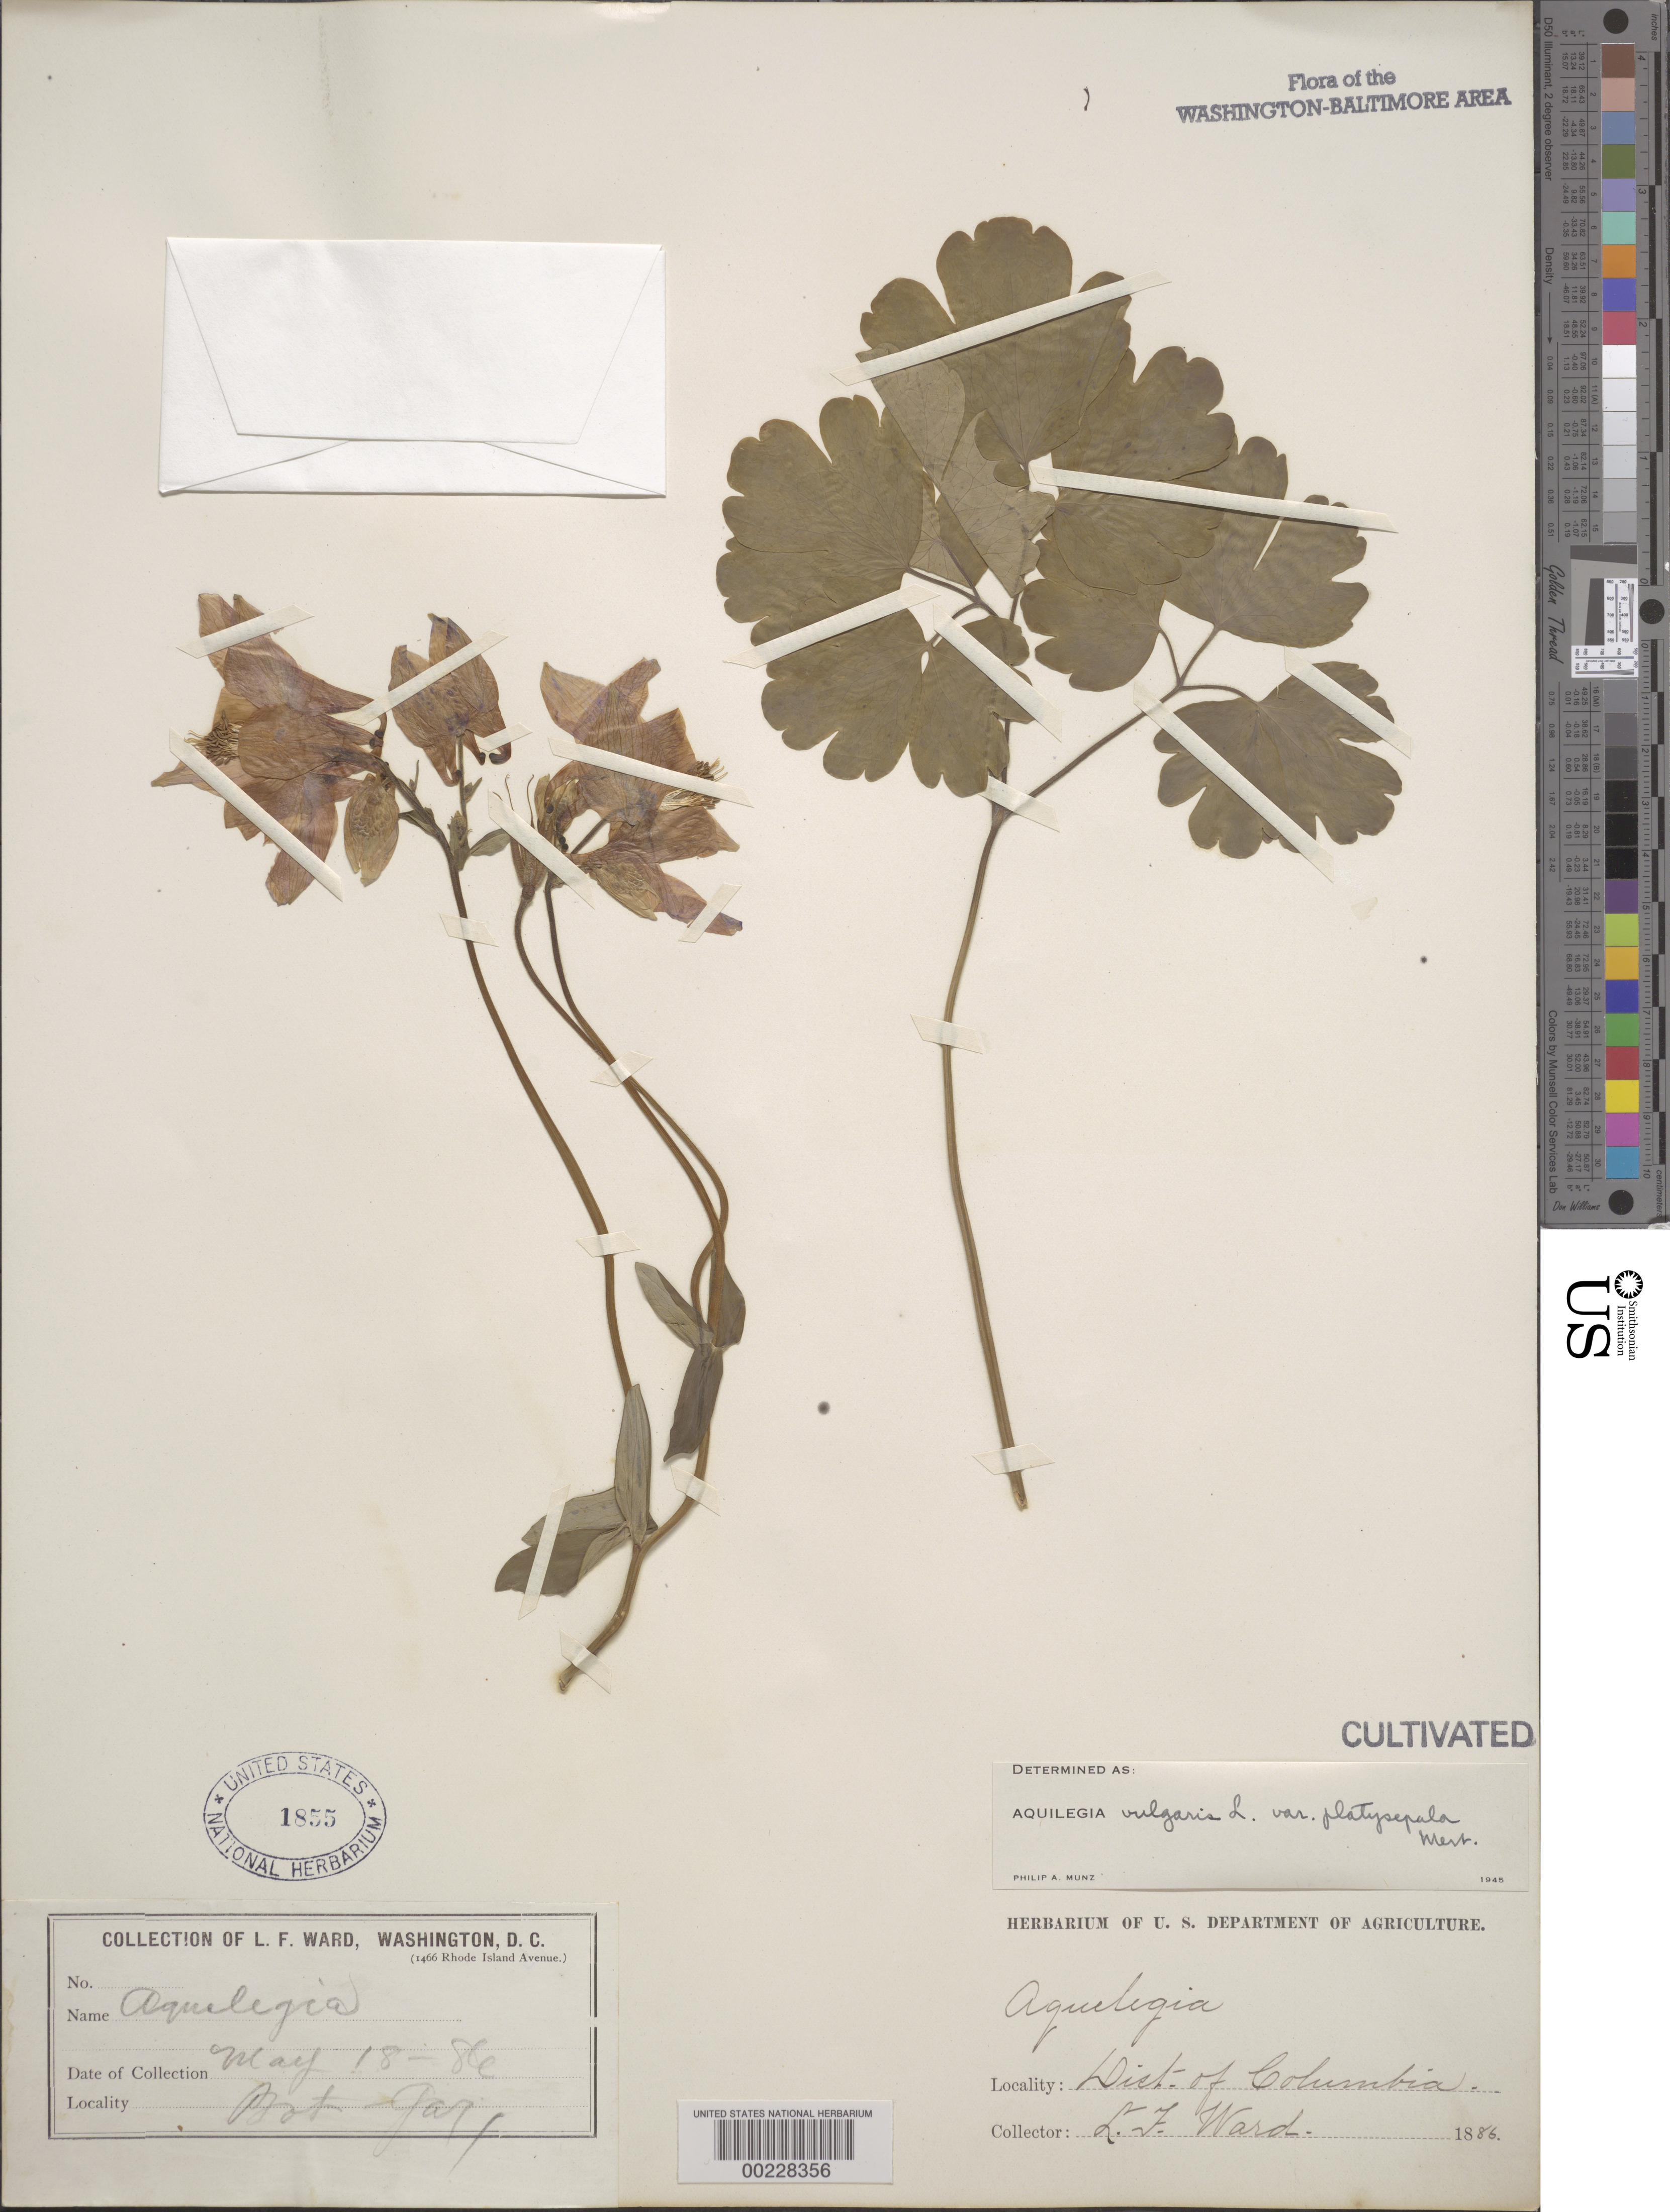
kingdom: Plantae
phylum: Tracheophyta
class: Magnoliopsida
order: Ranunculales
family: Ranunculaceae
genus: Aquilegia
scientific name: Aquilegia vulgaris var. platysepala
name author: (Rchb.) Mert.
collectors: L. F. Ward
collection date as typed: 18 May 1886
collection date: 1886-05-18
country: United States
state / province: District of Columbia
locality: Botanical Gardens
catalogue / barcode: US 1855